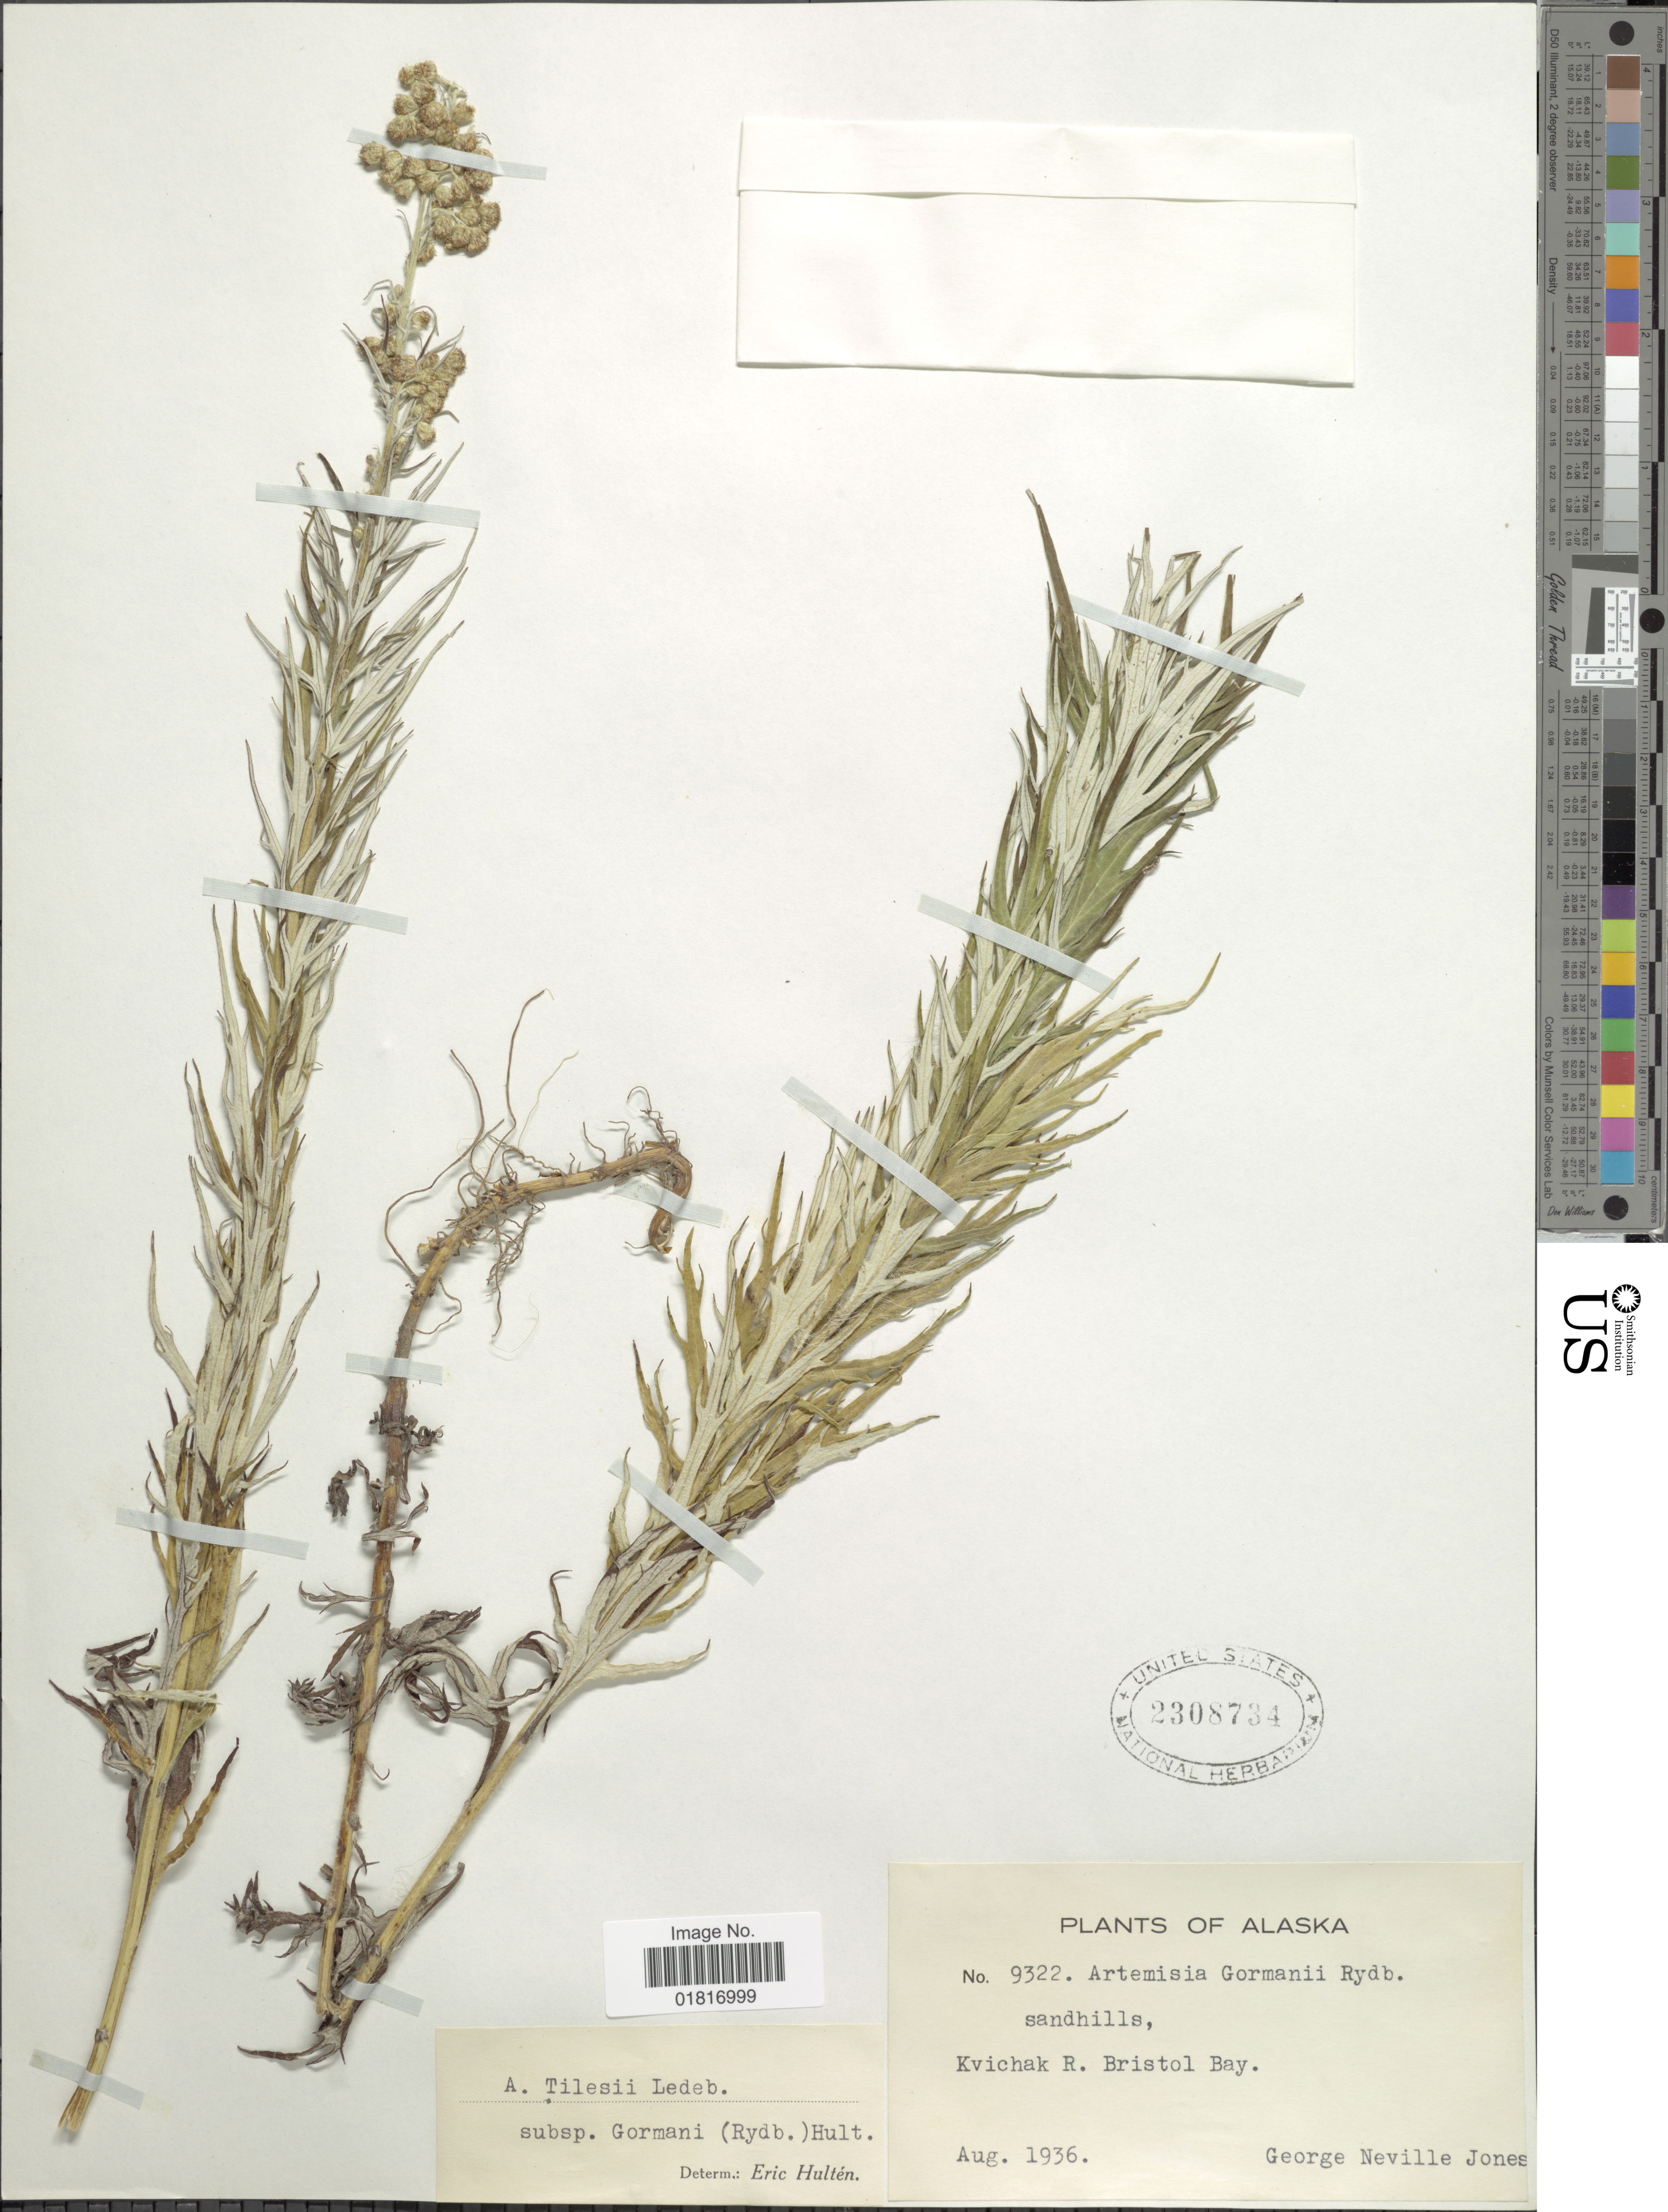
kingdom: Plantae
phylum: Tracheophyta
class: Magnoliopsida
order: Asterales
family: Asteraceae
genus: Artemisia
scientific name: Artemisia tilesii subsp. gormani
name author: (Rydb.) Hultén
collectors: G. N. Jones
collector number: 9322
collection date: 1936-08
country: United States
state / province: Alaska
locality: Kvichak R. Bristol Bay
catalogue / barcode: US 2308734